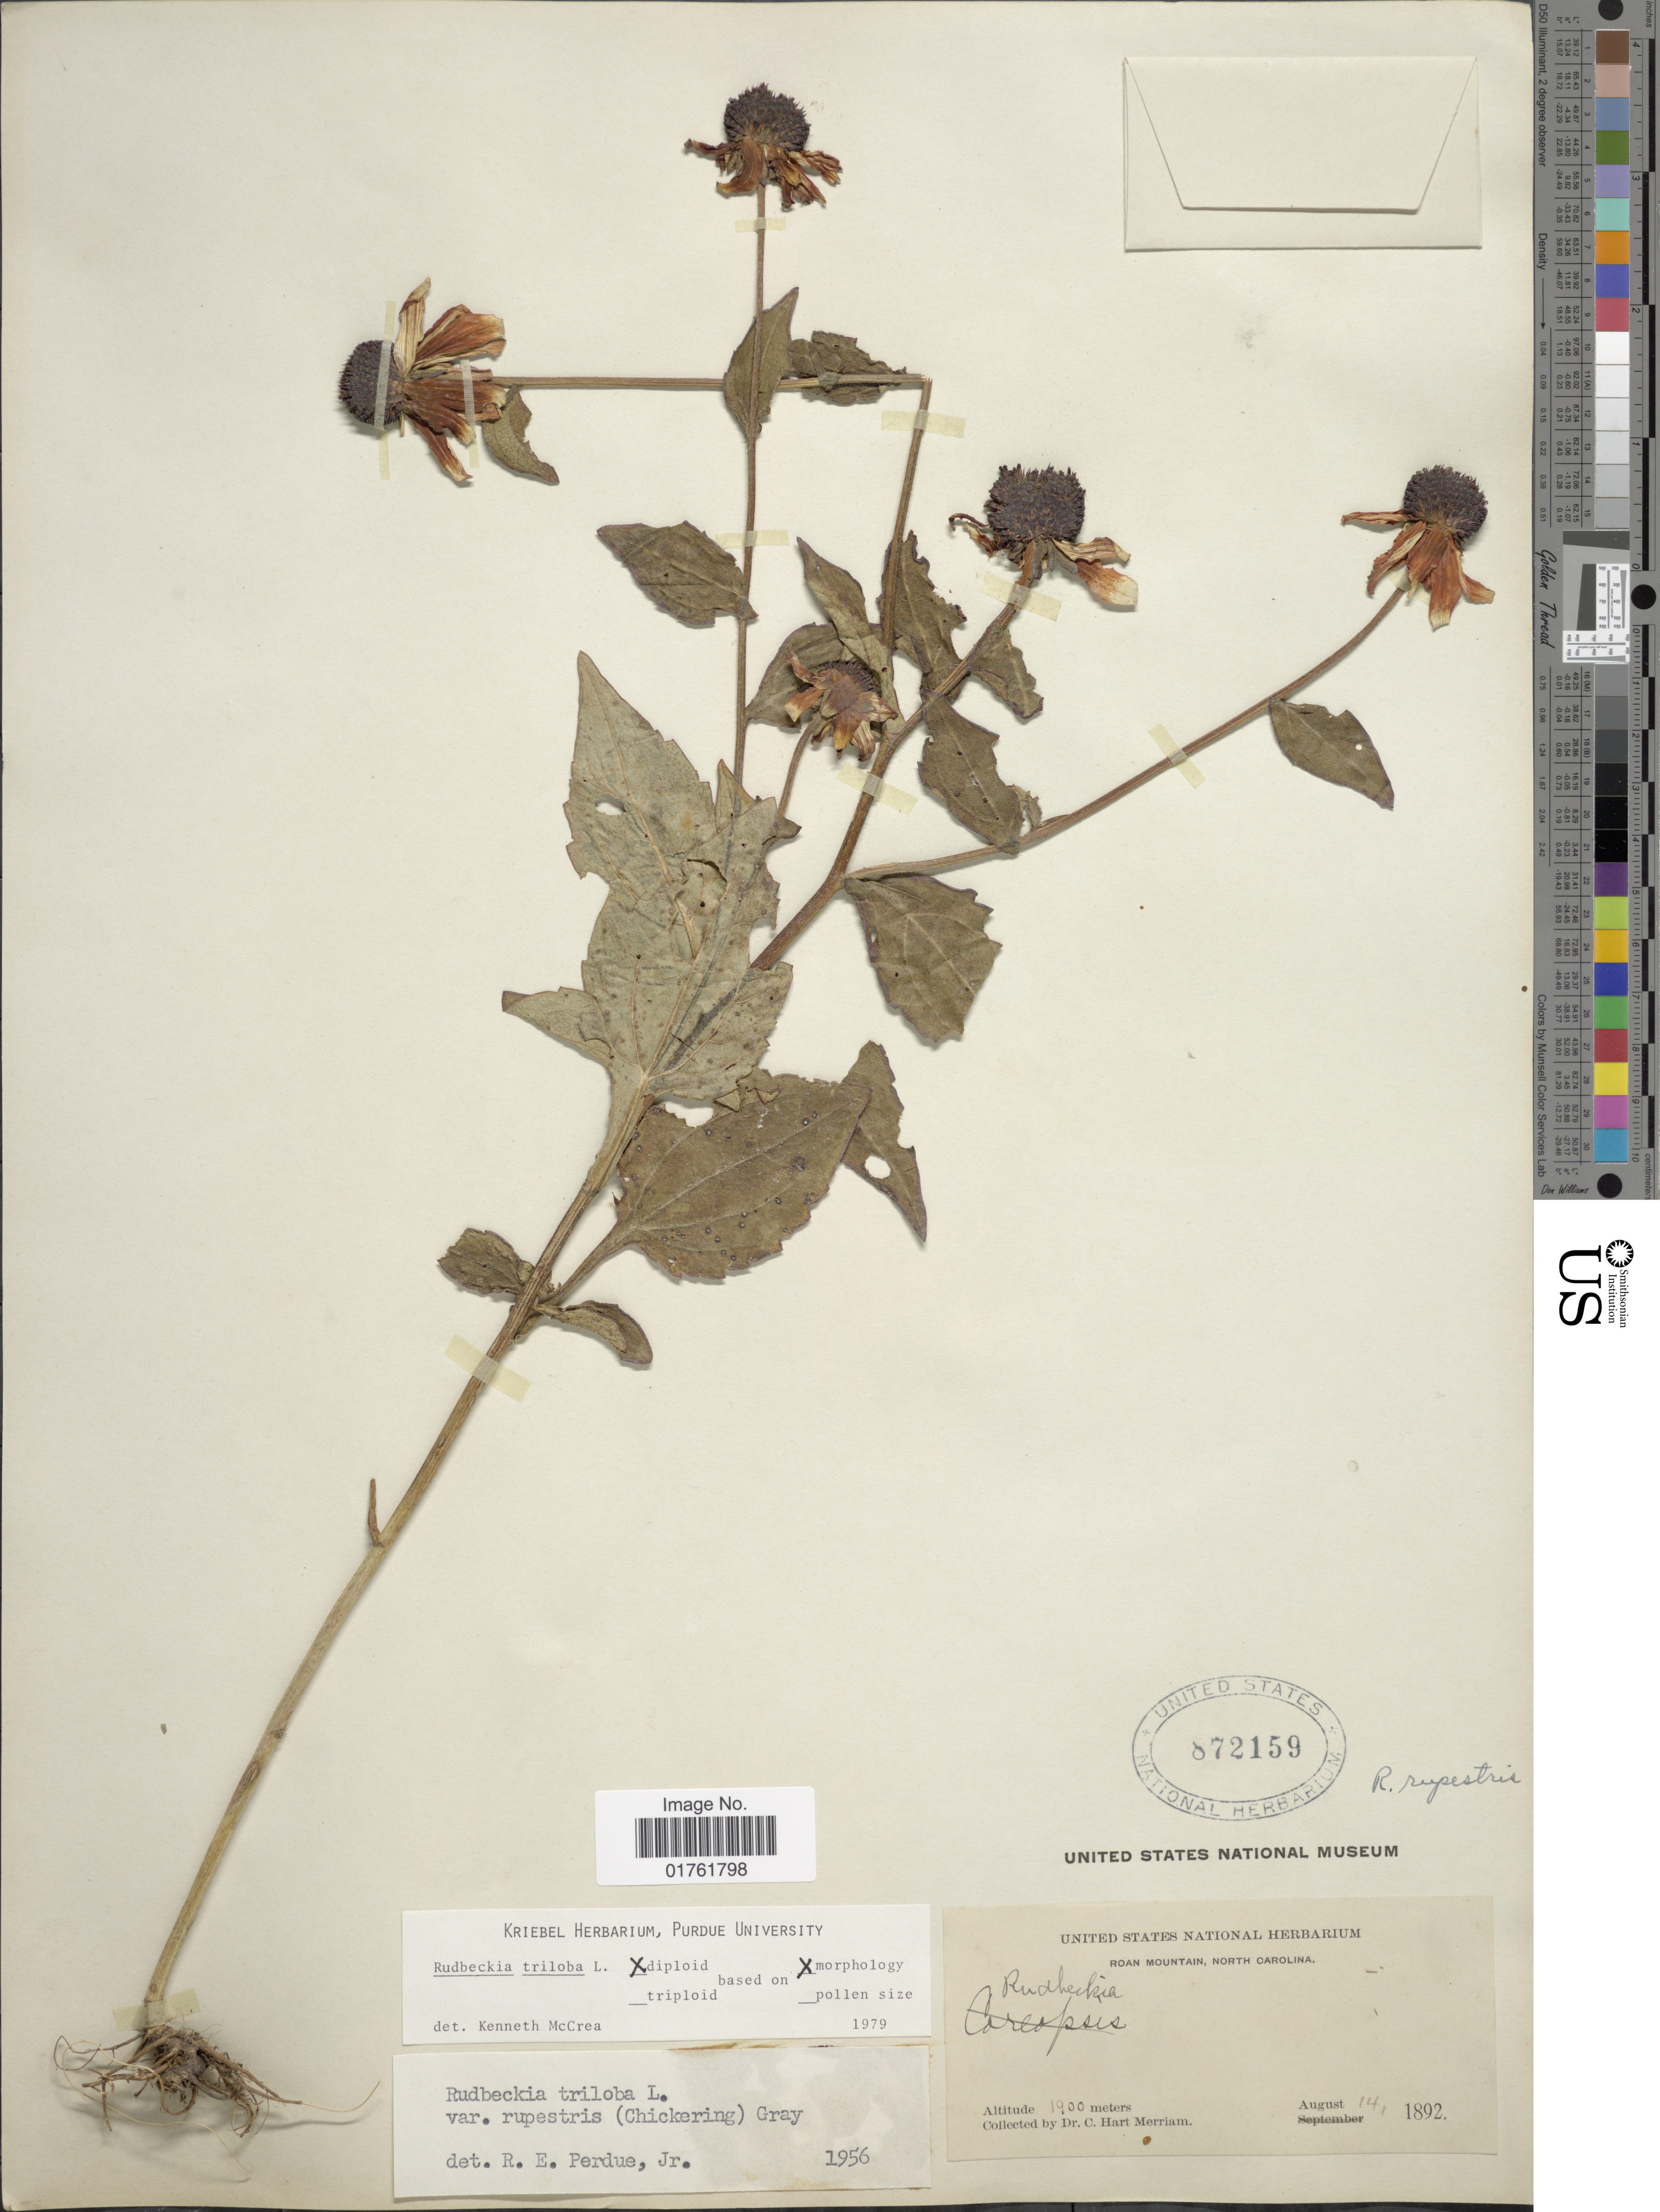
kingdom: Plantae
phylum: Tracheophyta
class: Magnoliopsida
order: Asterales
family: Asteraceae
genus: Rudbeckia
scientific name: Rudbeckia triloba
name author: L.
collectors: C. Merriam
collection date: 1892-08-14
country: United States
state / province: North Carolina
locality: Roan Mountain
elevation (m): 1900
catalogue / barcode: US 872159